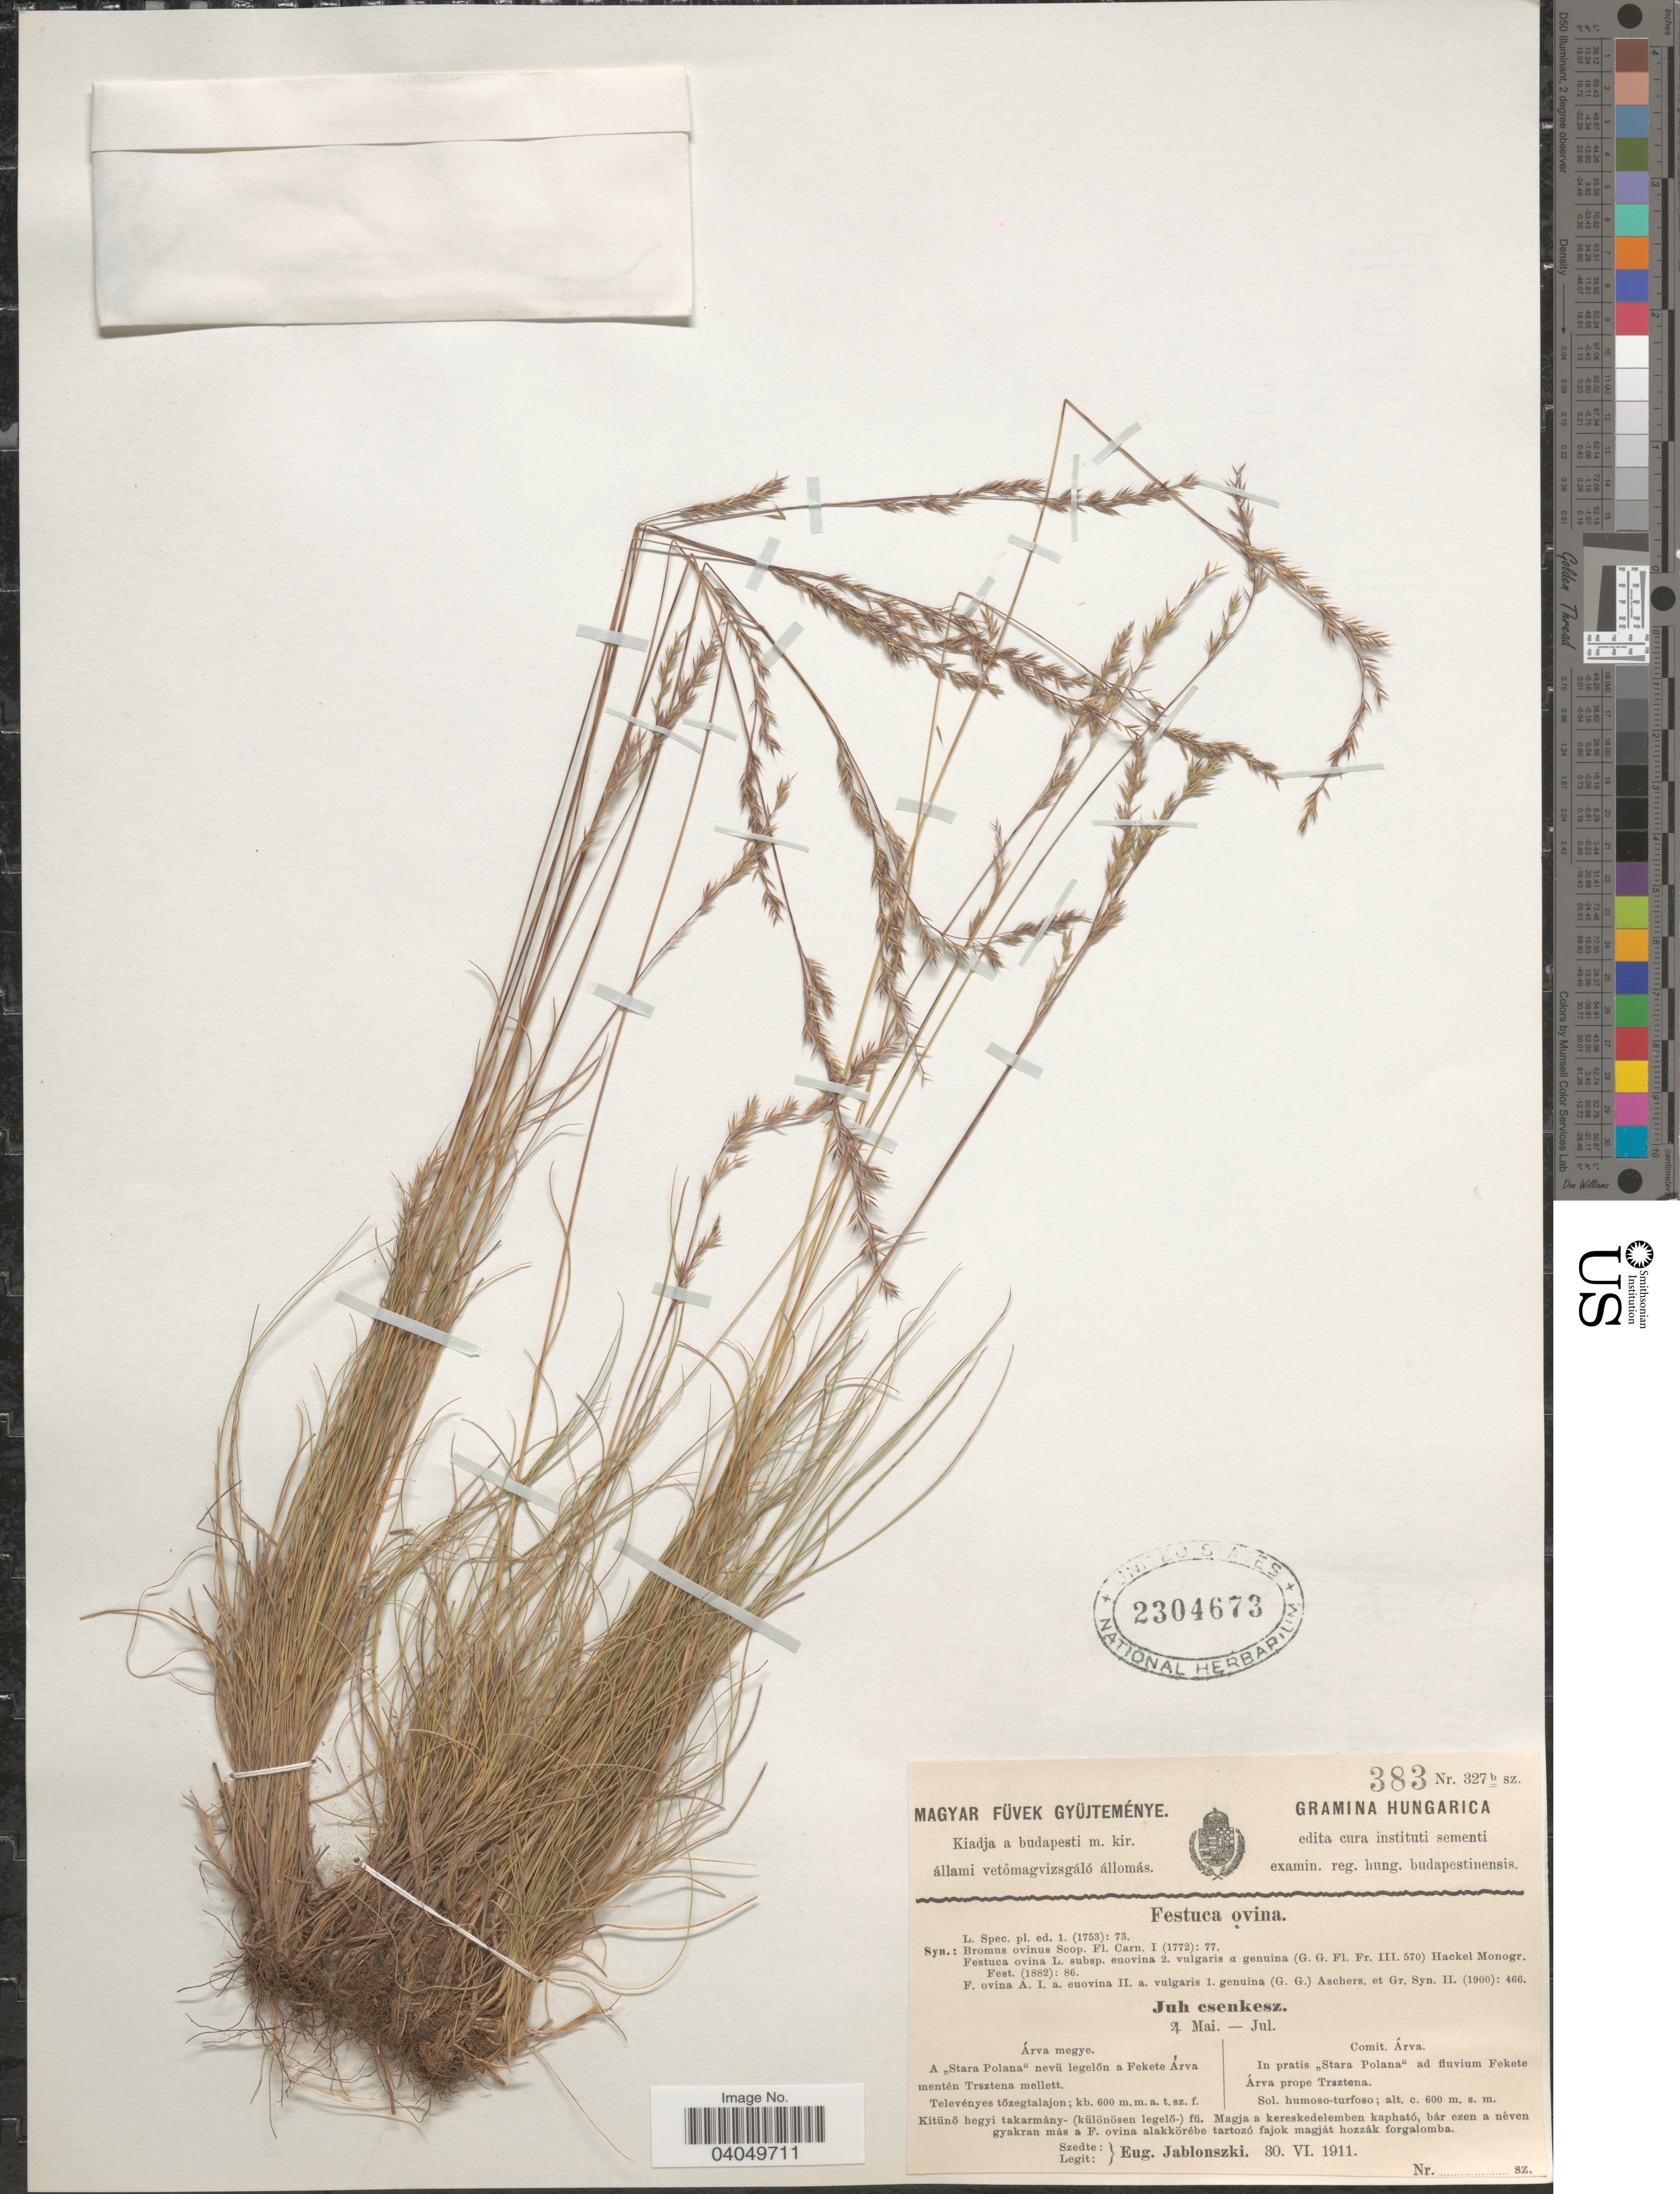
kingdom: Plantae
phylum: Tracheophyta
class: Liliopsida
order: Poales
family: Poaceae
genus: Festuca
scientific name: Festuca ovina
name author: L.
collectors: E. Jablonszky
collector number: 383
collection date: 1911-06-30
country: Hungary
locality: Comit. Árva. In pratis "Stara Polana" ad fluvium Fekete Árva prope Trsztena.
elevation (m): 600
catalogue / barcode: US 2304673